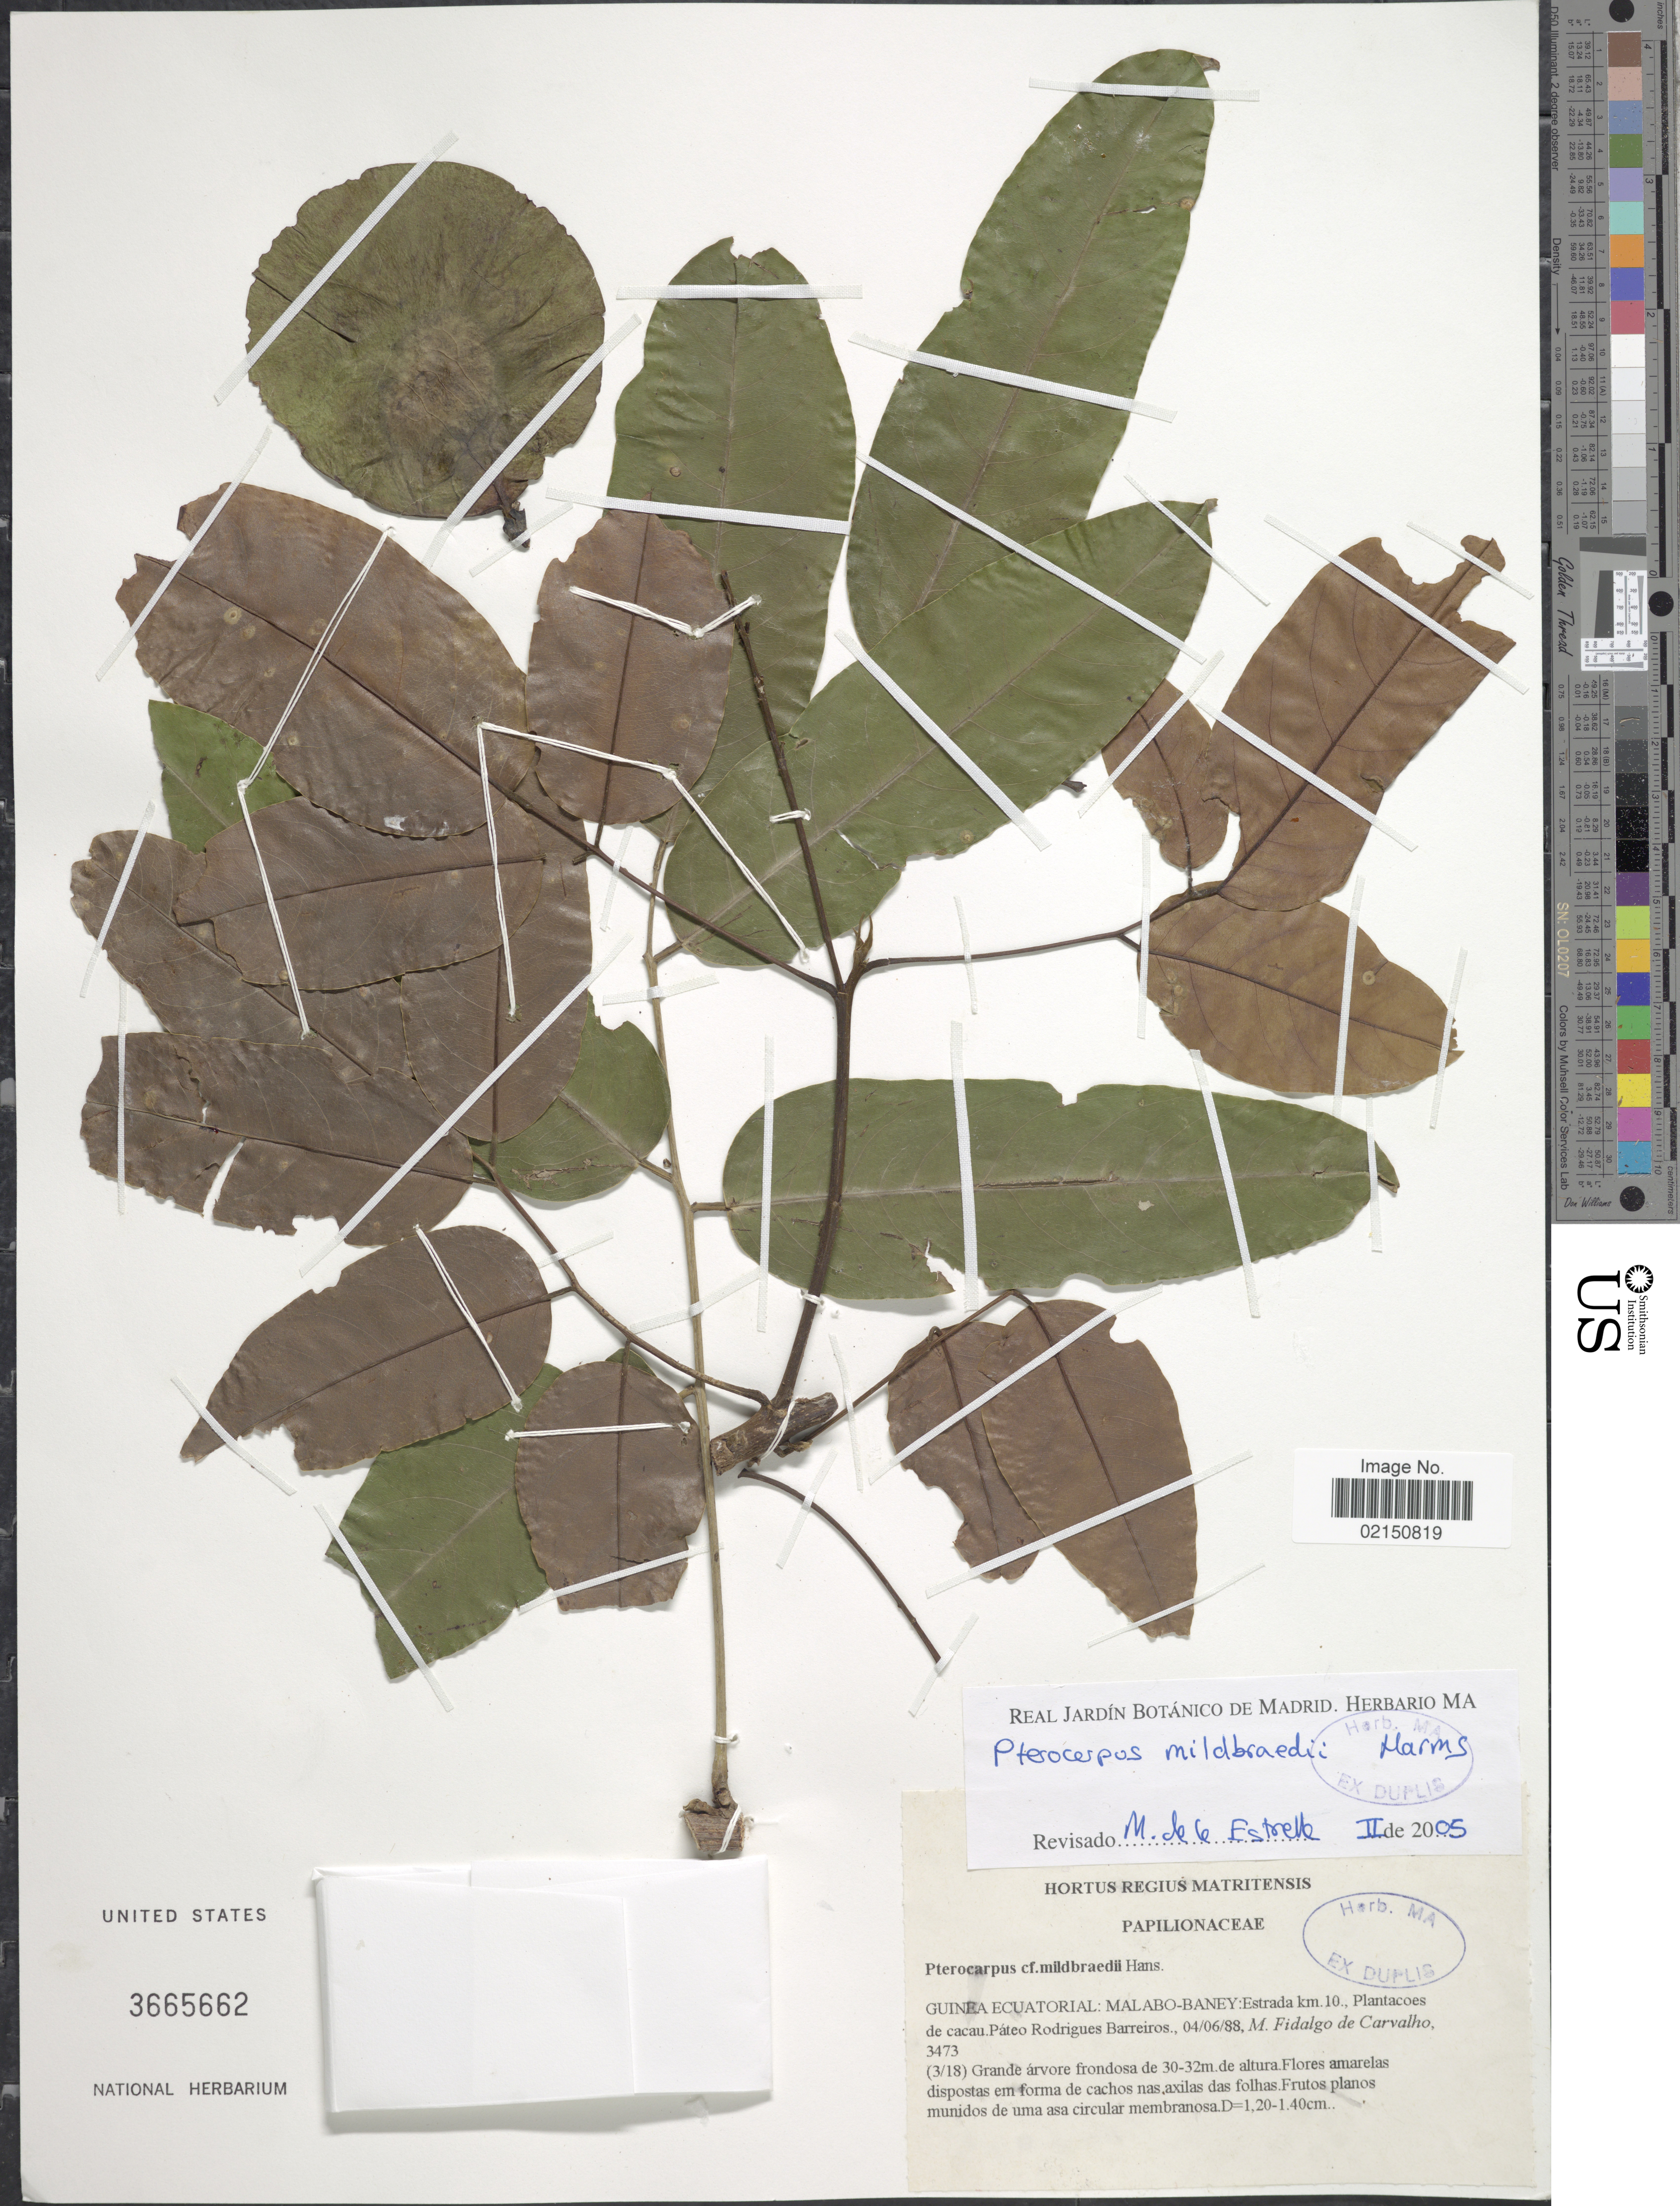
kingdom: Plantae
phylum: Tracheophyta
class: Magnoliopsida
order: Fabales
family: Fabaceae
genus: Pterocarpus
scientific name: Pterocarpus mildbraedii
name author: Harms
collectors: M. Fidalgo de Carvalho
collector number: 3473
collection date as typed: Transcribed d/m/y: 4/6/88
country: Equatorial Guinea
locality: Malabo-Baney: Estrada km. 10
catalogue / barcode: US 3665662